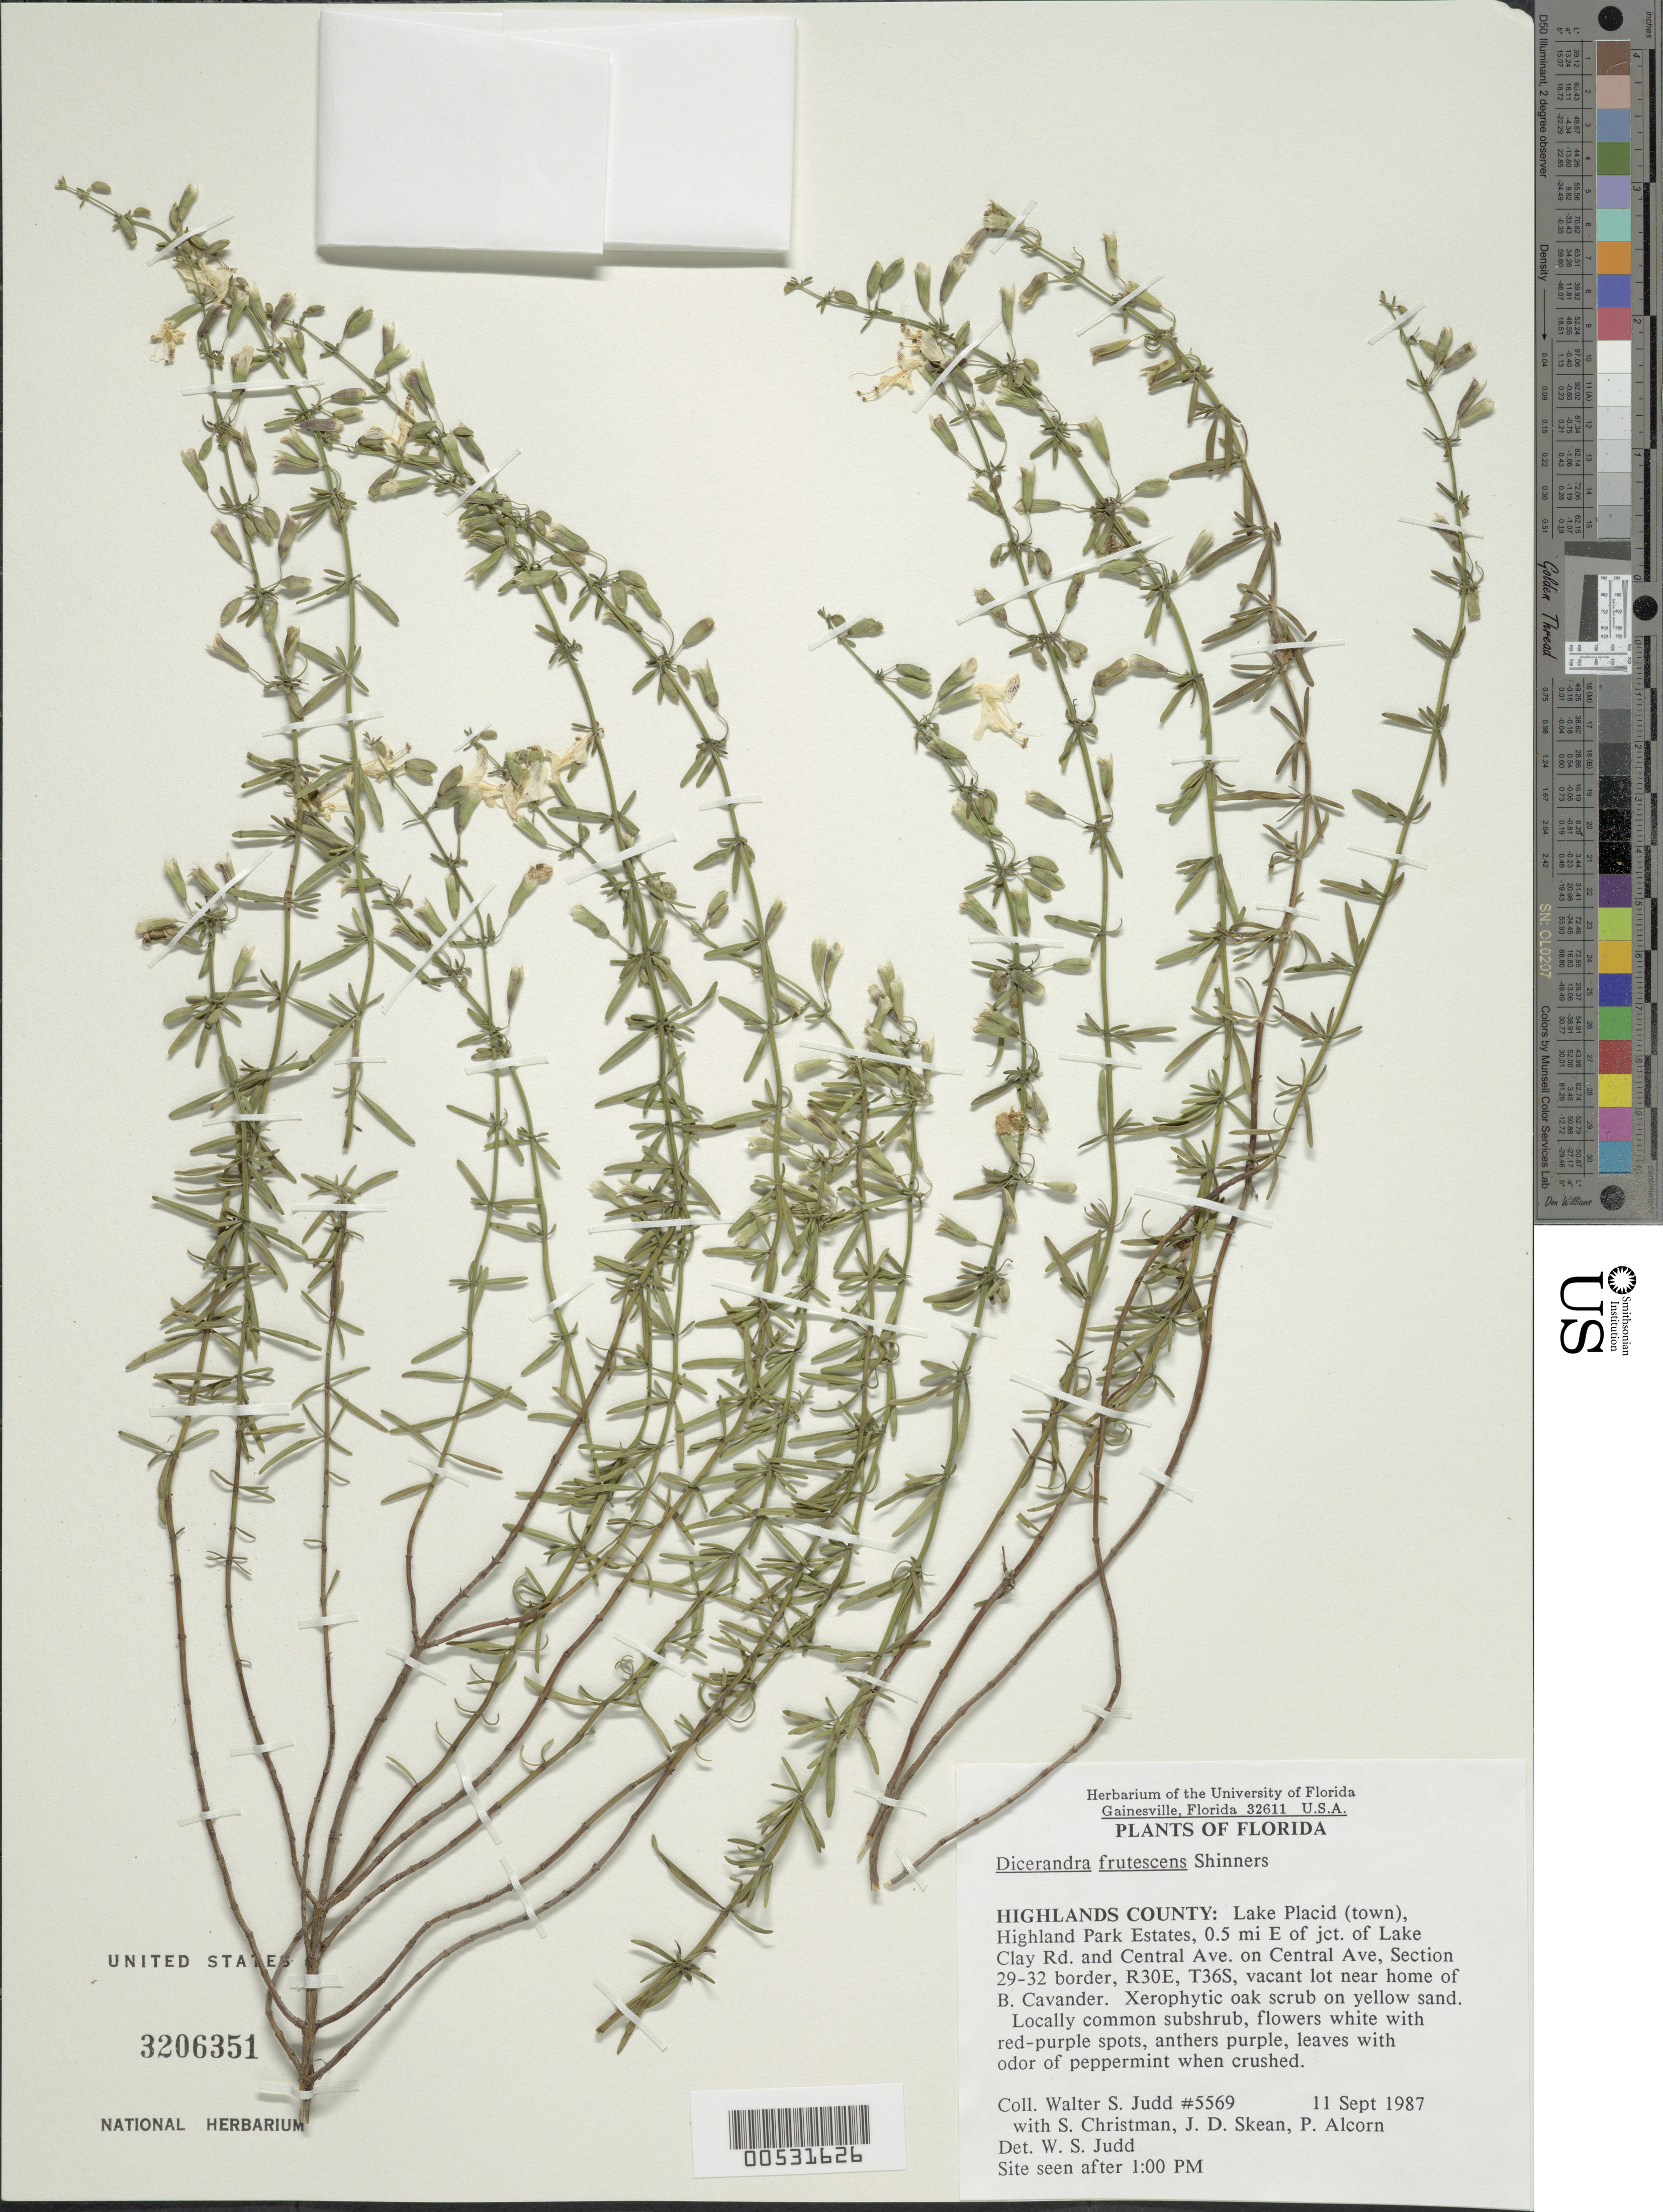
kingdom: Plantae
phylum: Tracheophyta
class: Magnoliopsida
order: Lamiales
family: Lamiaceae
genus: Dicerandra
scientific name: Dicerandra frutescens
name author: Shinners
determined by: Judd, Walter S.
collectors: W. S. Judd, S. Christman, J. Skean & P. Alcorn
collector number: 5569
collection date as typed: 11 Sep 1987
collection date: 1987-09-11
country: United States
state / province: Florida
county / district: Highlands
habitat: Xerophytic oak scrub on yellow sand.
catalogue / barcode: US 3206351